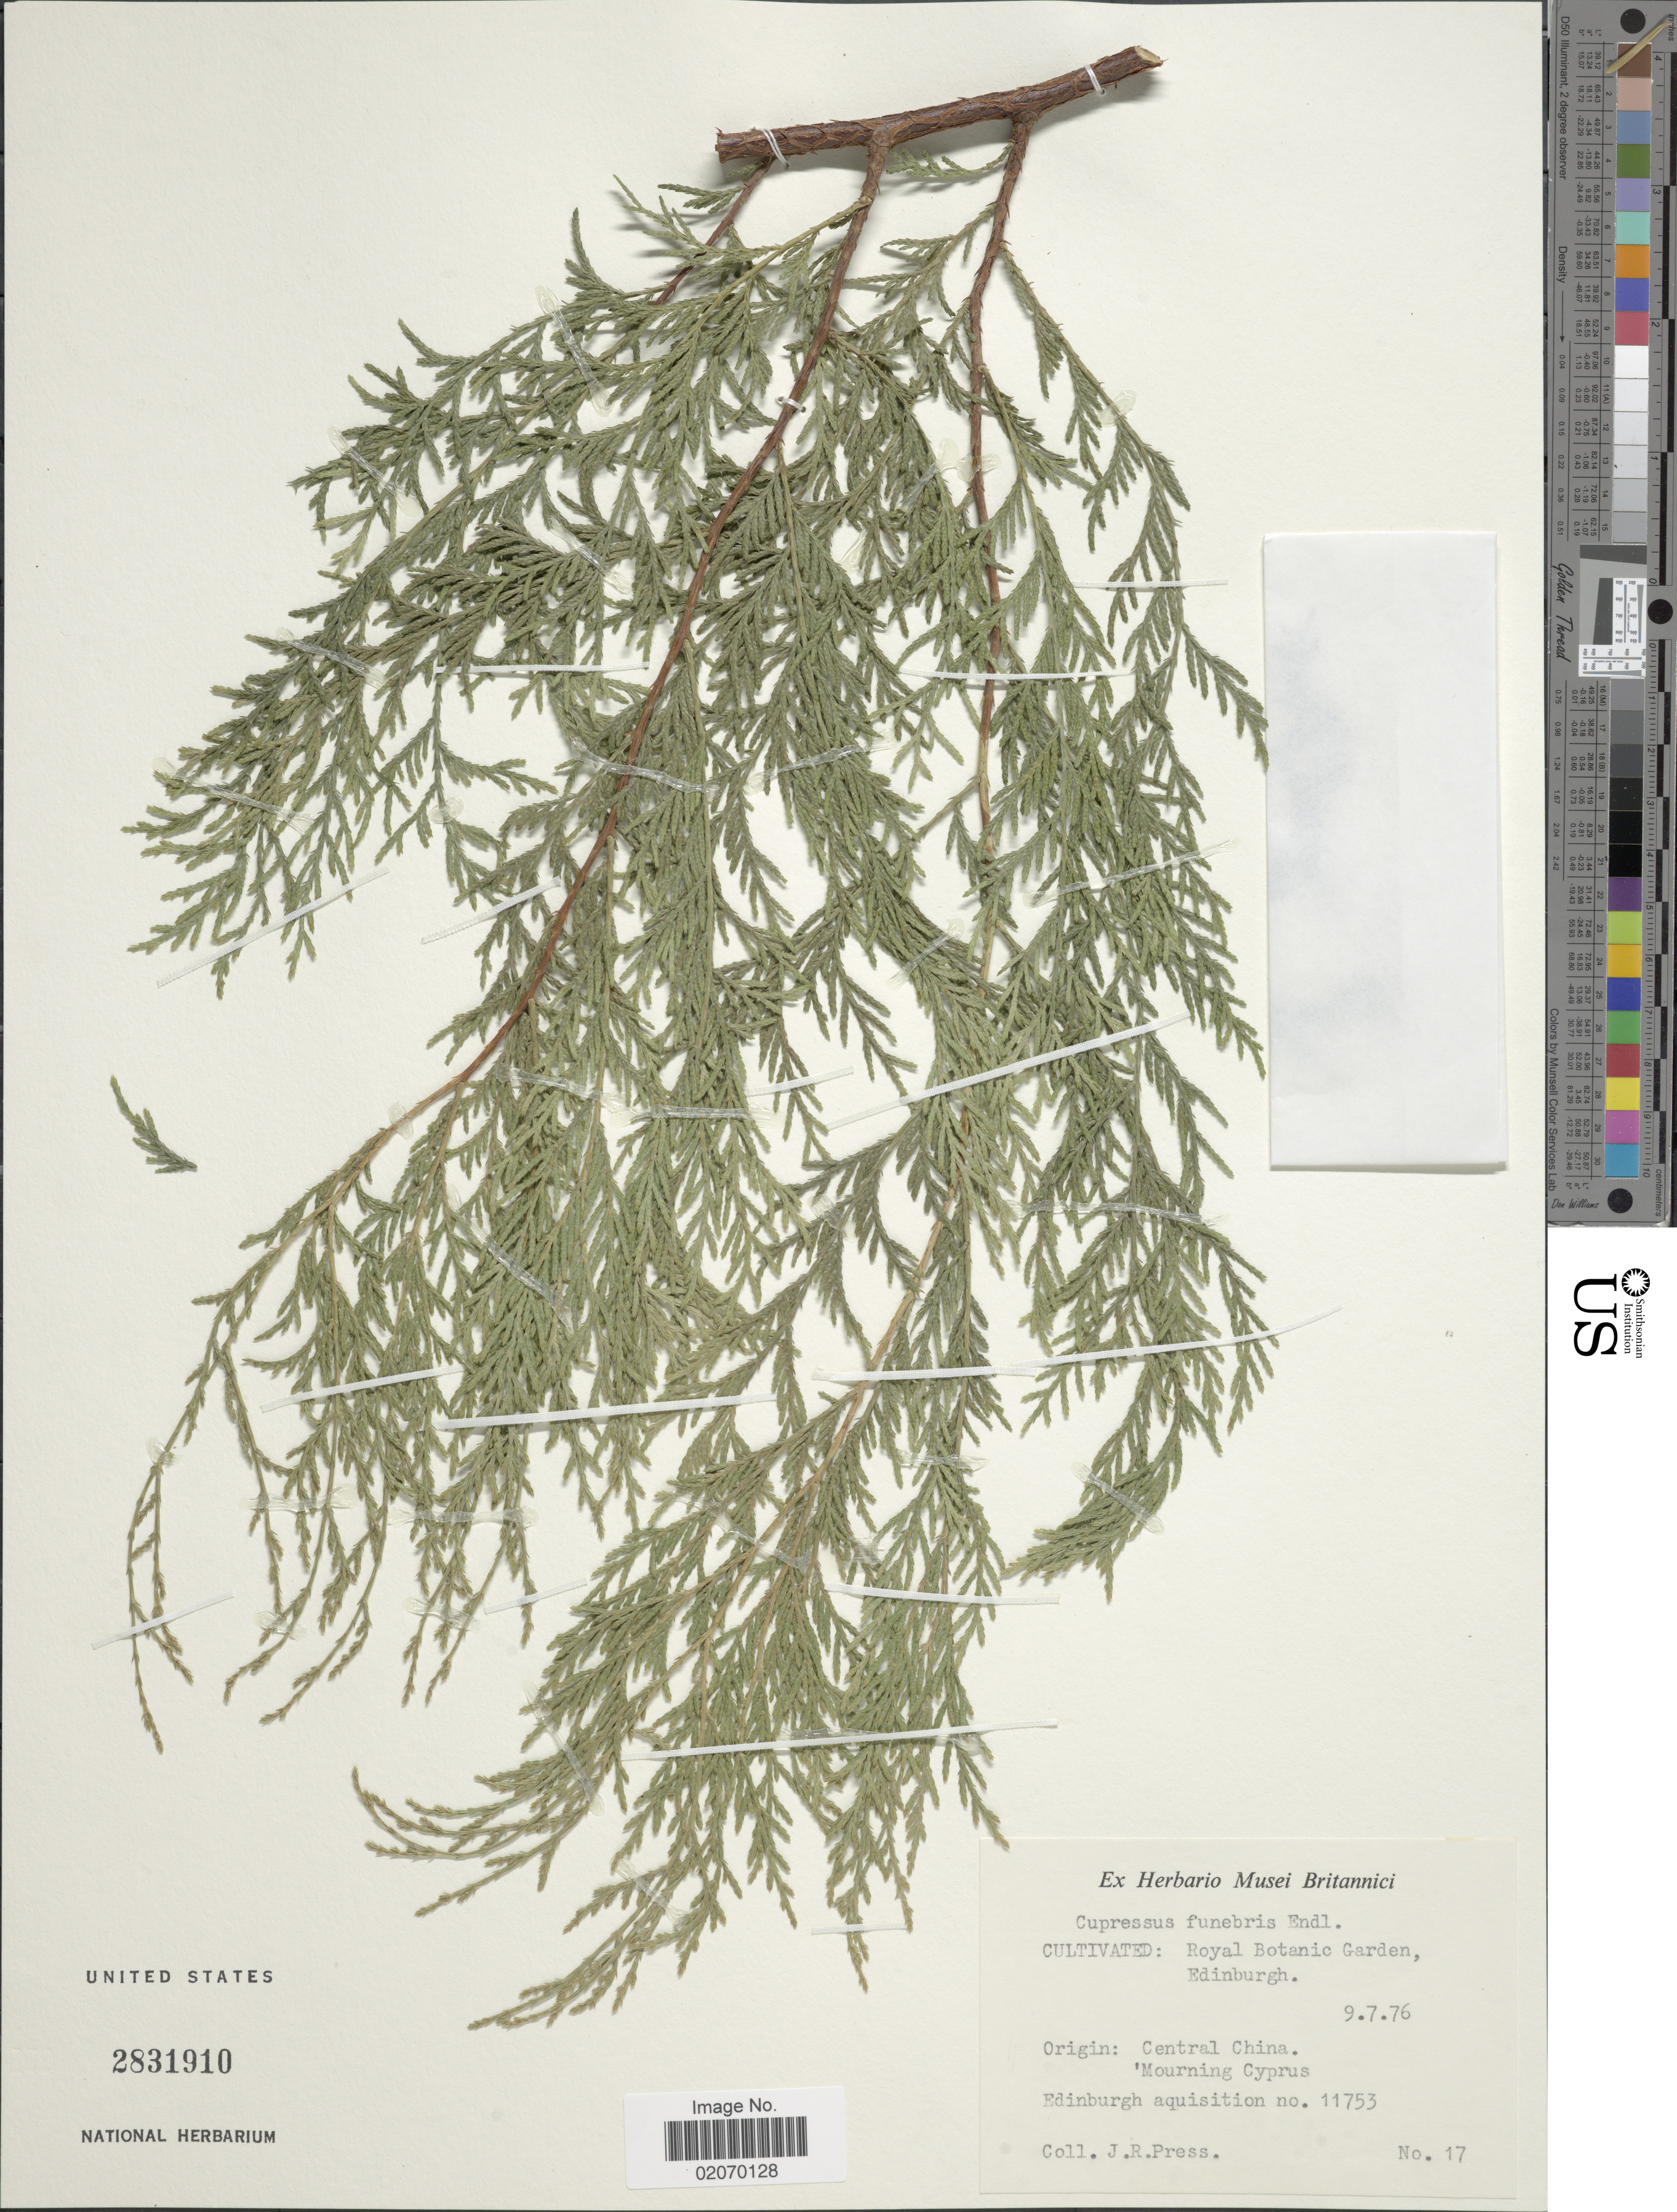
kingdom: Plantae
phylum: Tracheophyta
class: Pinopsida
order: Pinales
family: Cupressaceae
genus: Cupressus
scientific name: Cupressus funebris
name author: Endl.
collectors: J. Press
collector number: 17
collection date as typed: Transcribed d/m/y: 9/7/76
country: United Kingdom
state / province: Scotland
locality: Royal Botanic Garden, Edinburg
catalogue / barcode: US 2831910